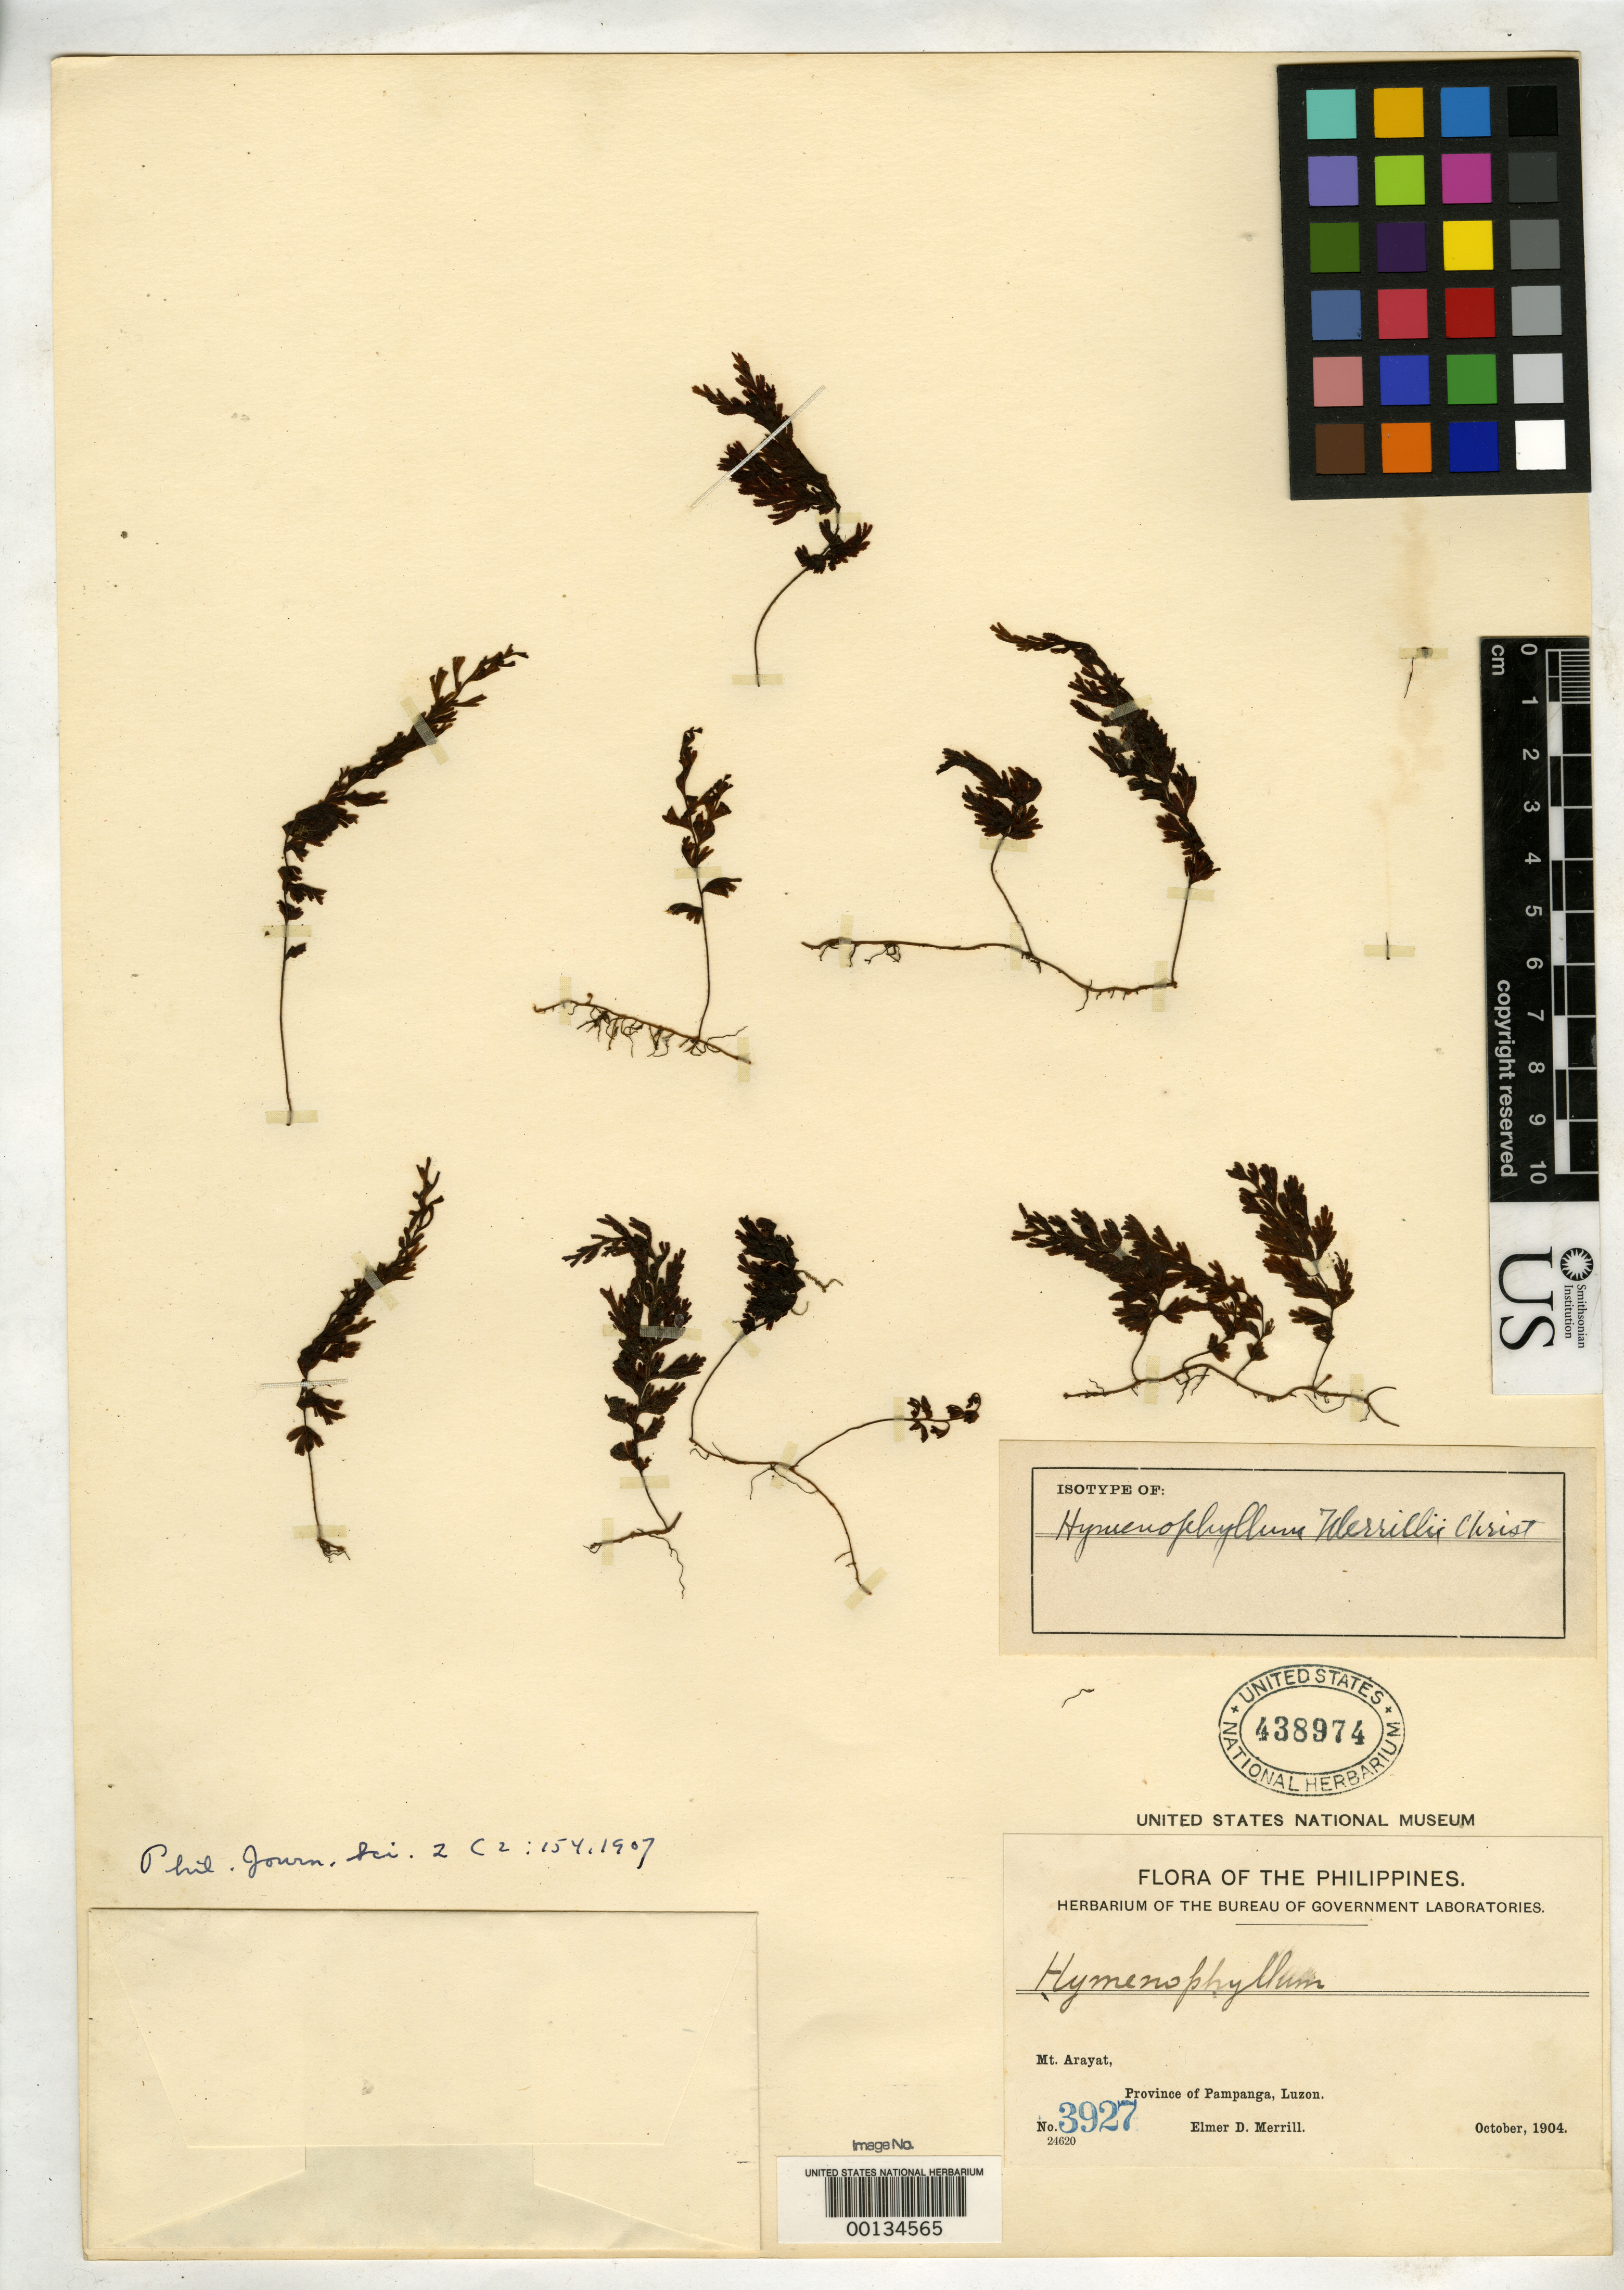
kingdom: Plantae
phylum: Tracheophyta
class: Polypodiopsida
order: Hymenophyllales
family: Hymenophyllaceae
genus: Hymenophyllum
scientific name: Hymenophyllum merrillii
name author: Christ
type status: Isotype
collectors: E. D. Merrill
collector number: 3927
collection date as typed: Oct 1904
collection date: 1904-10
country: Philippines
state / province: Central Luzon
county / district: Pampanga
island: Luzon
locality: Mt. Arayat.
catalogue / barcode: US 438974